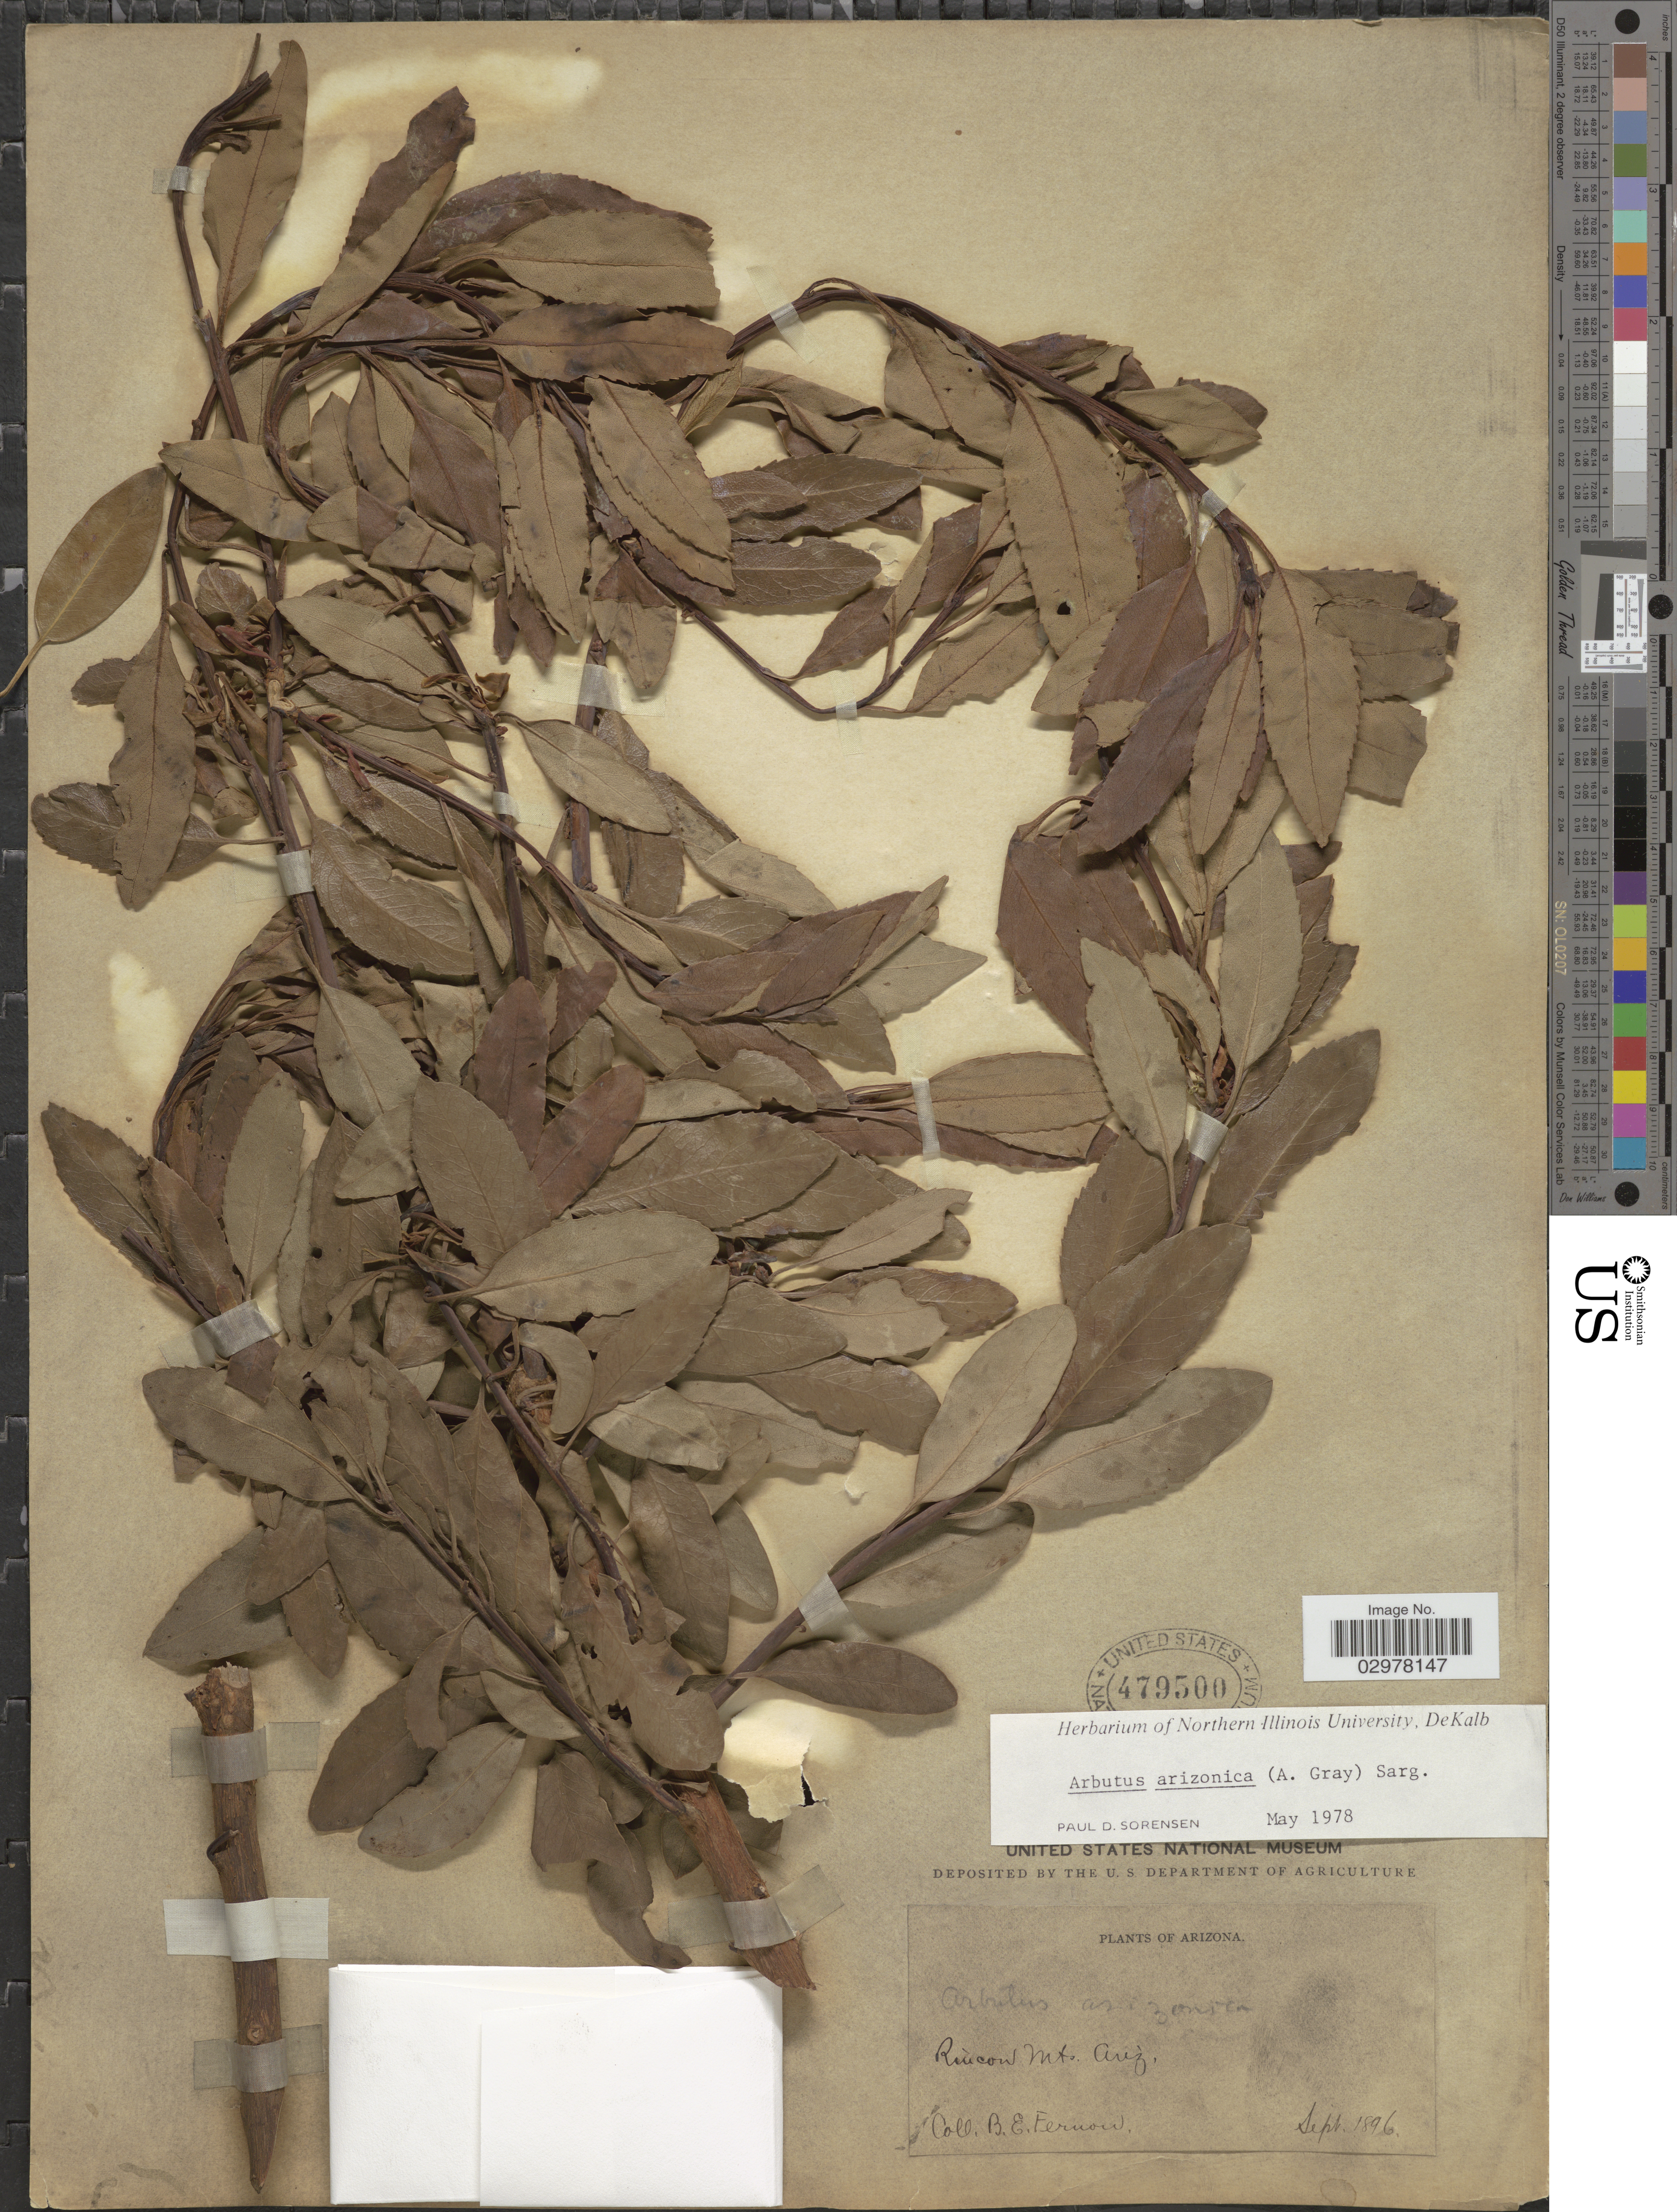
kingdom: Plantae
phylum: Tracheophyta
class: Magnoliopsida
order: Ericales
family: Ericaceae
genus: Arbutus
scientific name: Arbutus arizonica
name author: (A. Gray) Sarg.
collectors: B. Fernow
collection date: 1896-09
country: United States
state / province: Arizona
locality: Rincon Mts.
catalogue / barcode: US 479500